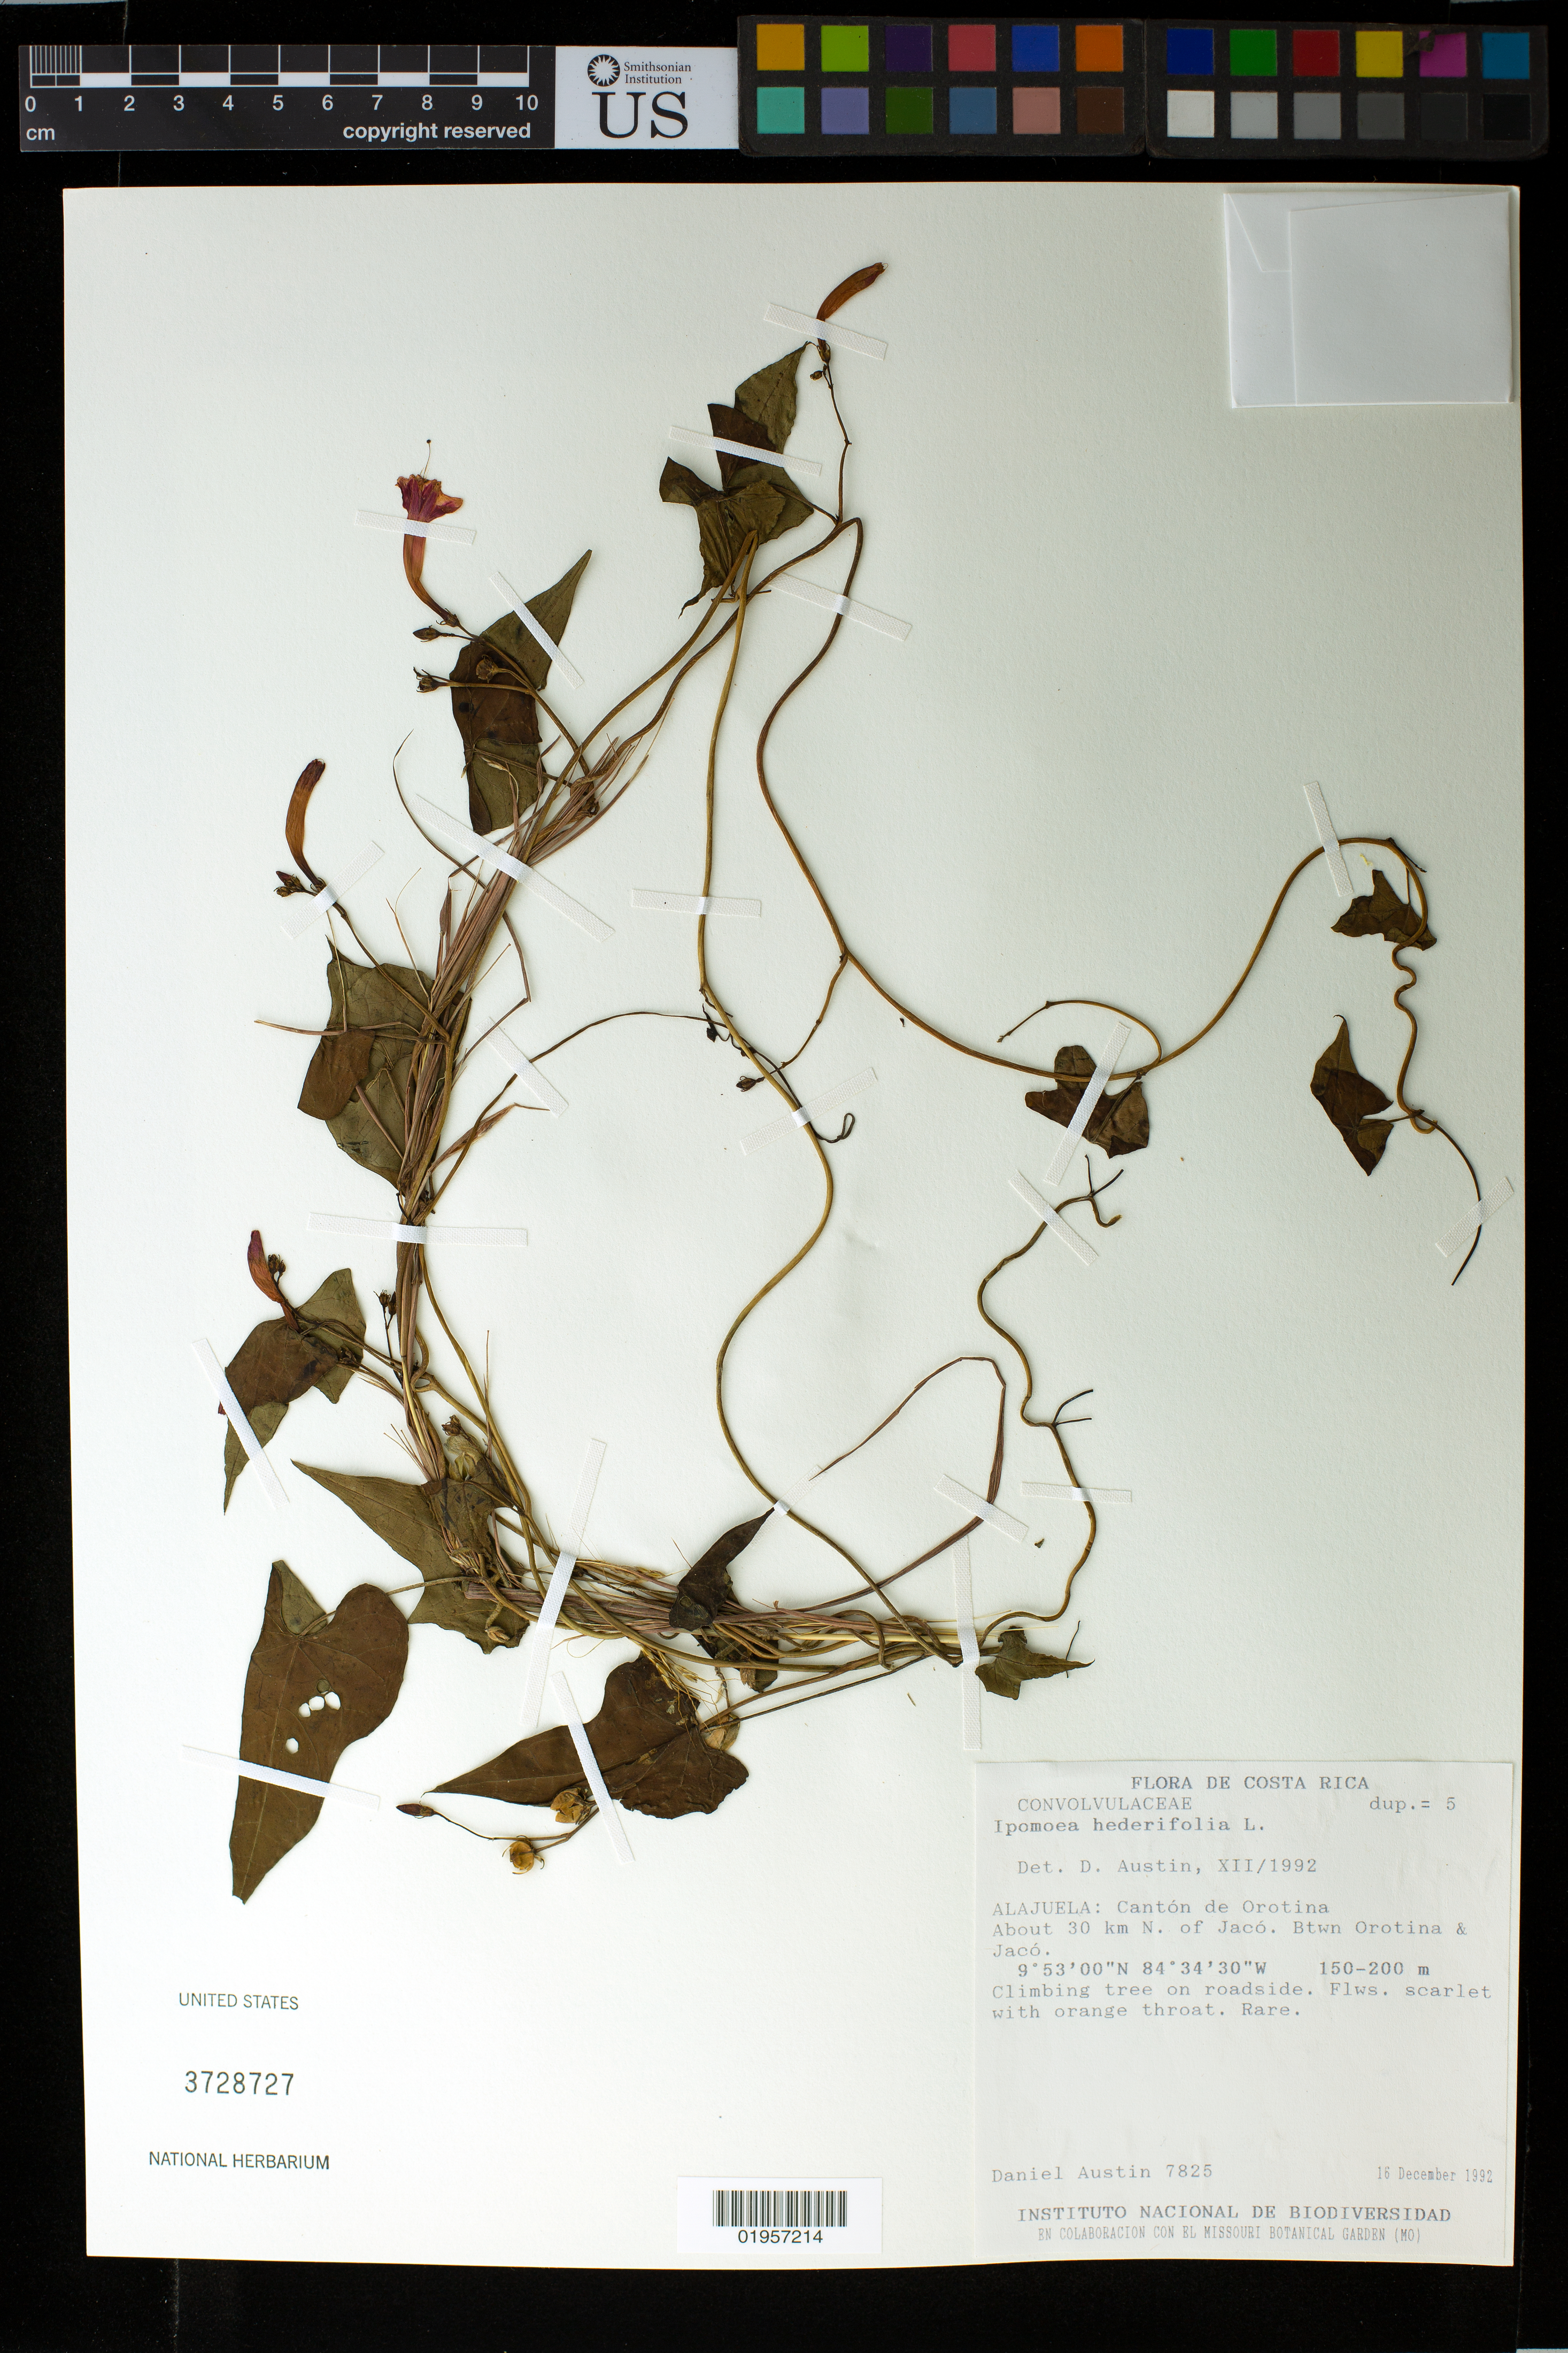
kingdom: Plantae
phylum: Tracheophyta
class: Magnoliopsida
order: Solanales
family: Convolvulaceae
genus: Ipomoea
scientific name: Ipomoea hederifolia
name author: L.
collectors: D. Austin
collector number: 7825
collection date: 1992-12-16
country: Costa Rica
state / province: Alajuela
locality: Canton de Orotina, 30 km N of Jaco, between Orotina and Jaco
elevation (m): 150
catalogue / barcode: US 3728727